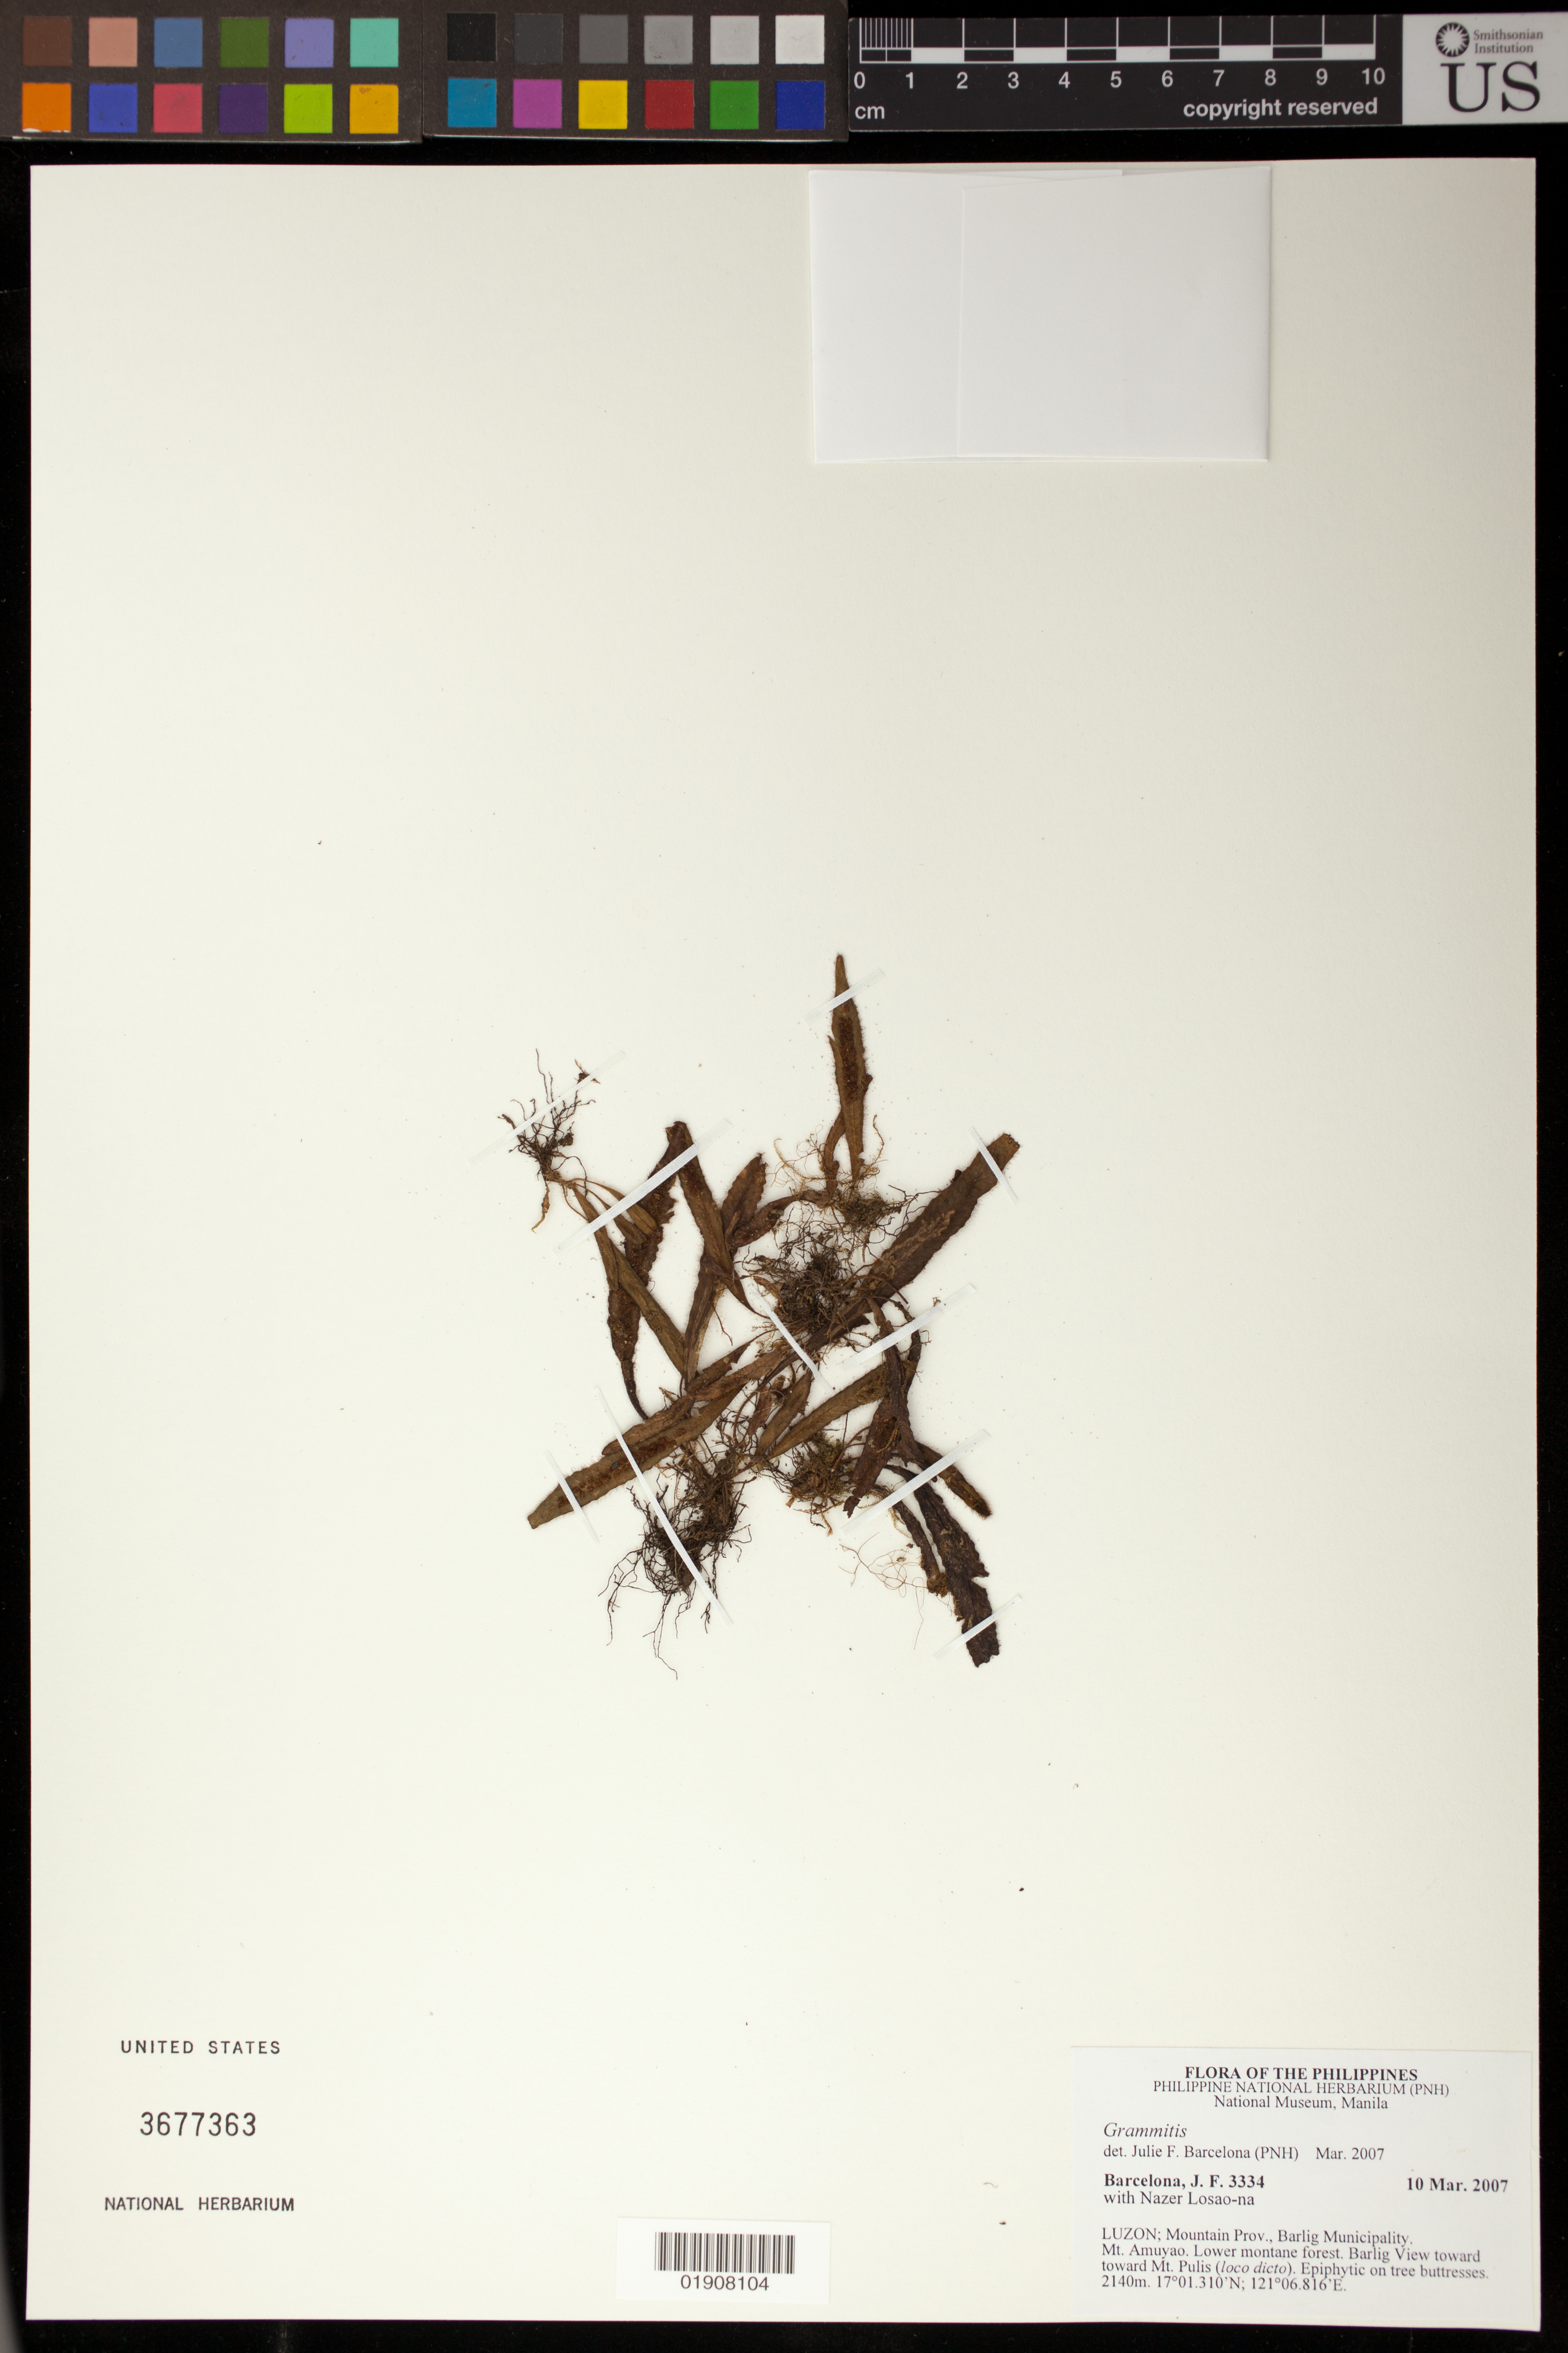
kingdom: Plantae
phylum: Tracheophyta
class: Polypodiopsida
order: Polypodiales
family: Polypodiaceae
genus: Grammitis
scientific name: Grammitis sp.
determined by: Barcelona, J. F.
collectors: J. F. Barcelona & N. Losao-na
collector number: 3334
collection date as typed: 10 Mar 2007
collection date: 2007-03-10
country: Philippines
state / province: Cordillera (Administrative Region)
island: Luzon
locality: Luzon; Mountain Prov., Barlig Municipality; Mt. Amuyao, Barlig View toward Mt. Pulis (loc. dic.)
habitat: Lower montane forest.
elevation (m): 2140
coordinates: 17 01.310 N, 121 06.816 E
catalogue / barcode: US 3677363